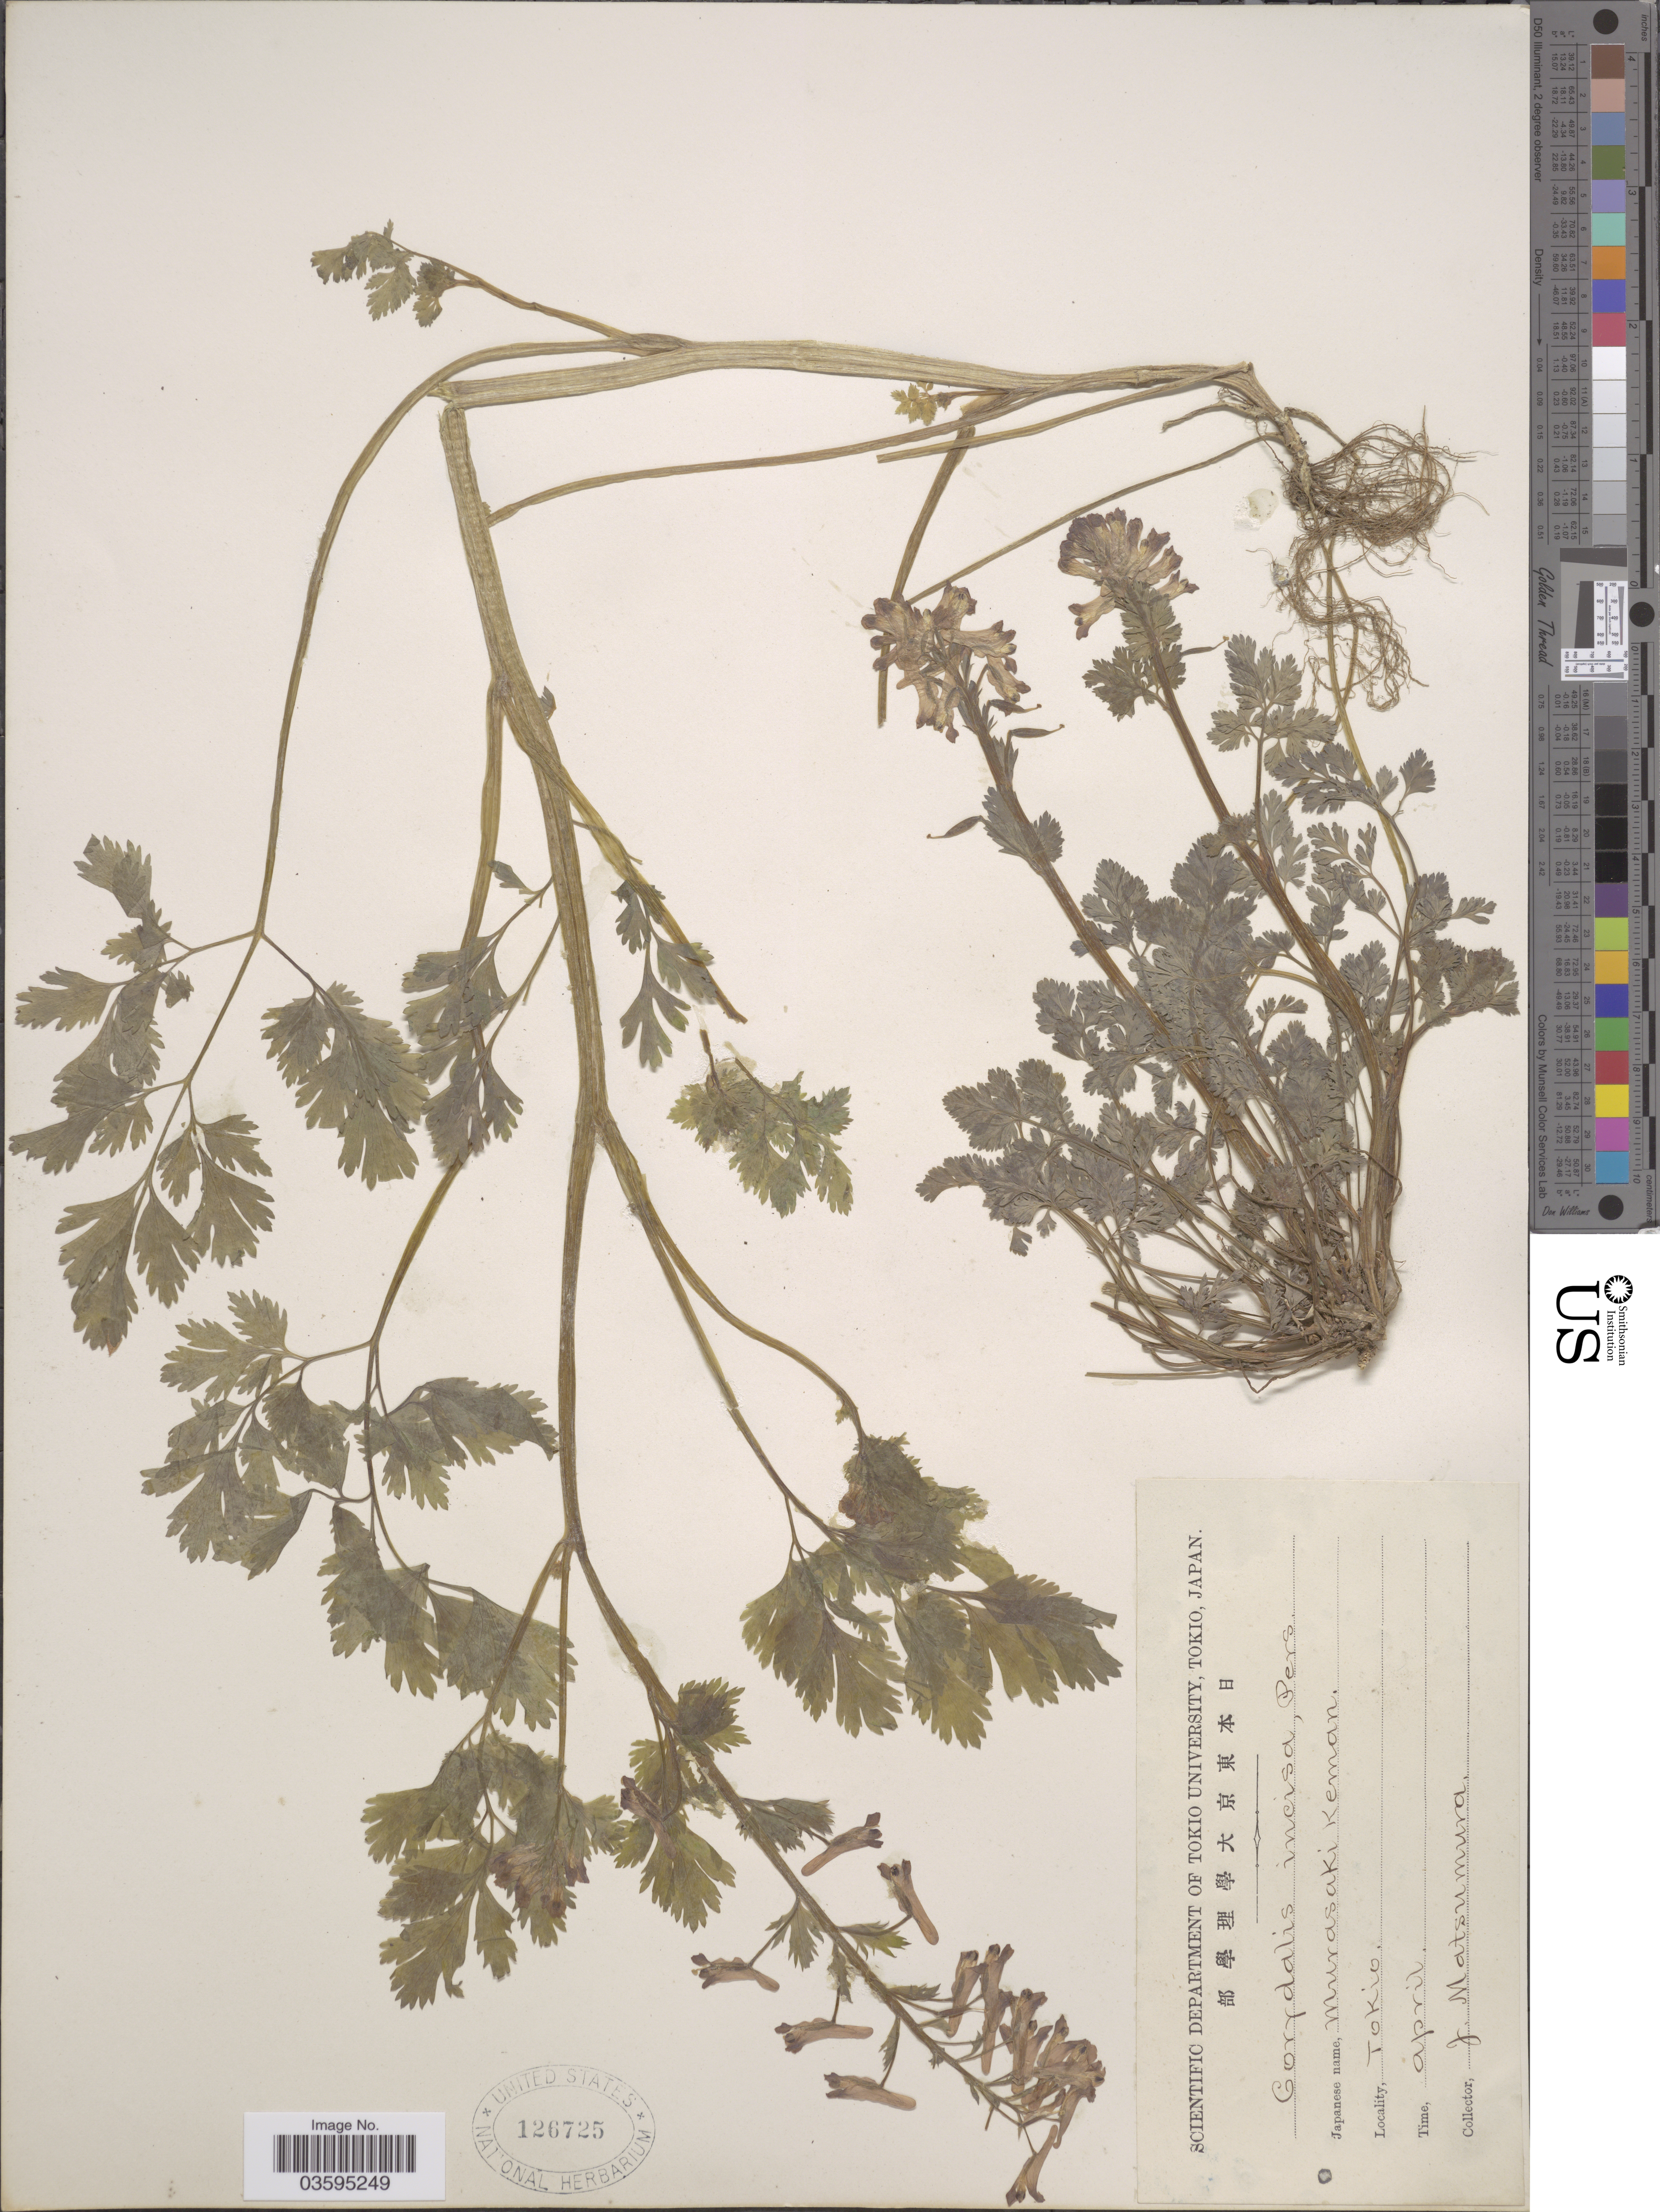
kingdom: Plantae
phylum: Tracheophyta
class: Magnoliopsida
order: Ranunculales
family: Papaveraceae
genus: Corydalis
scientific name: Corydalis incisa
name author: (Thunb.) Pers.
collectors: J. Matsumura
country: Japan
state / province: Tokyo, Federal City of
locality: Tokio.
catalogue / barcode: US 126725